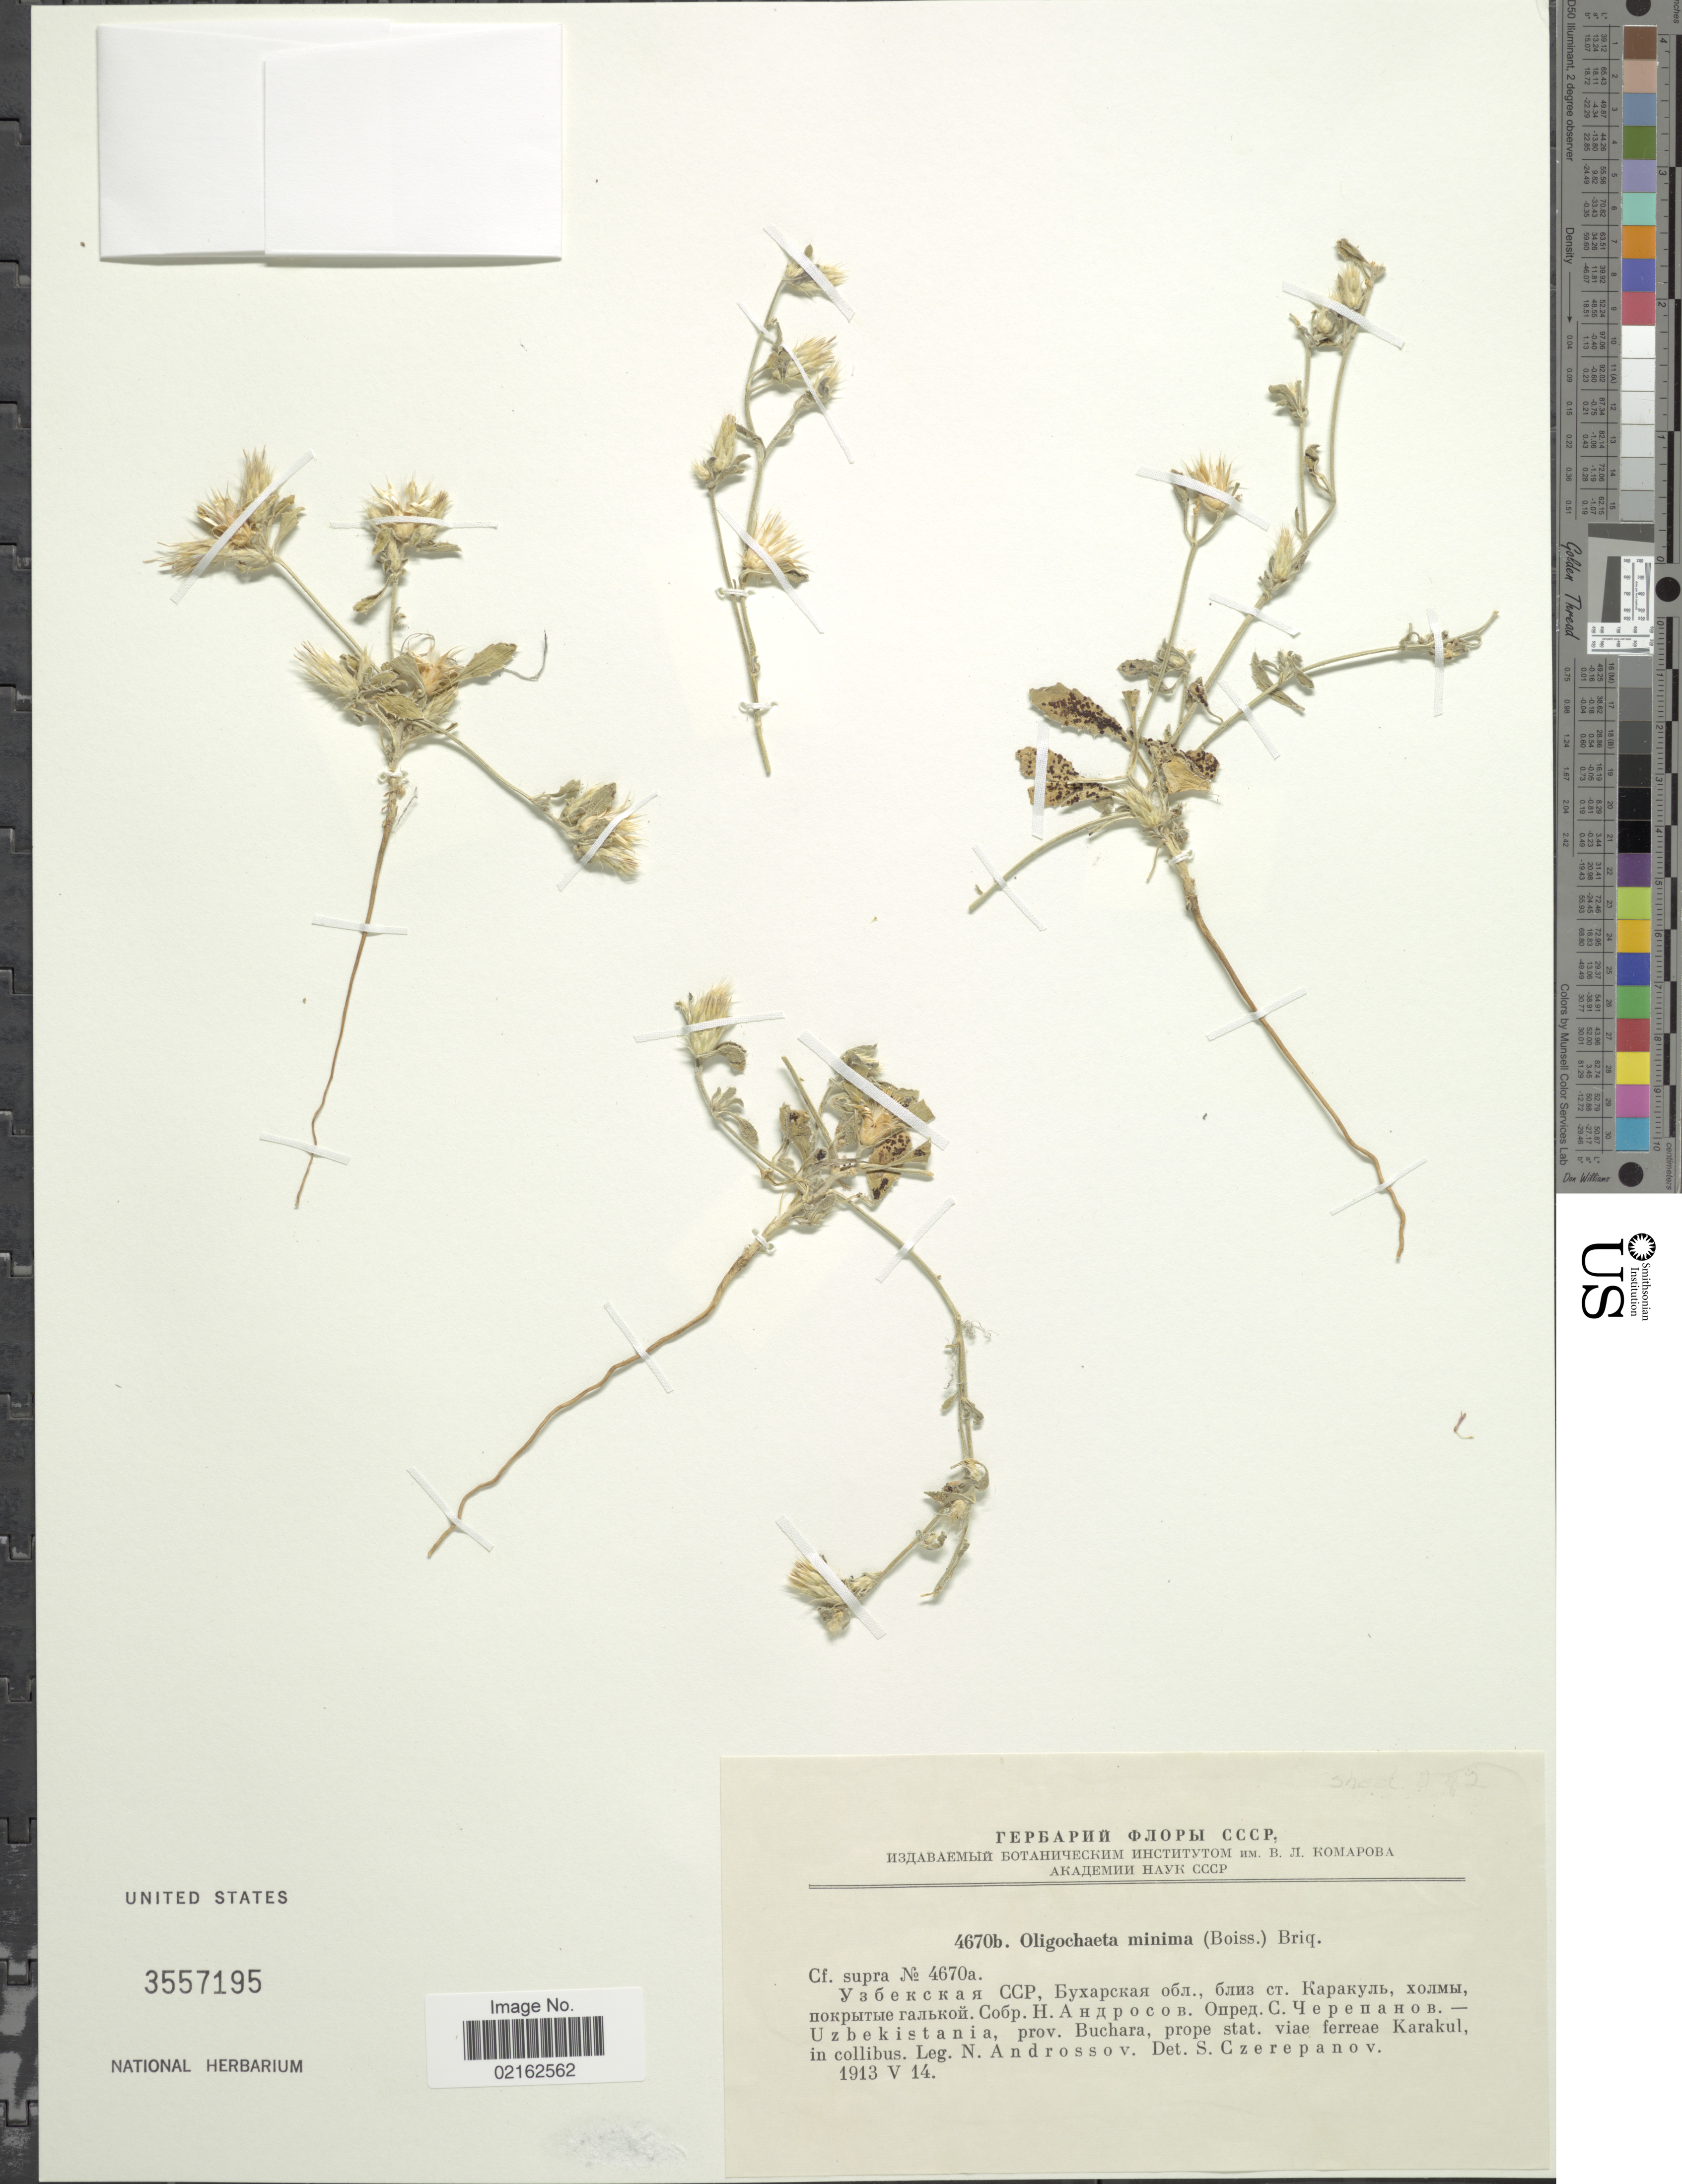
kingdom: Plantae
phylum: Tracheophyta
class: Magnoliopsida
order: Asterales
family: Asteraceae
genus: Oligochaeta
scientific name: Oligochaeta minima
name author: (Boiss.) Briq.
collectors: N. Androssov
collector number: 4670b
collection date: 1913-05-14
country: Uzbekistan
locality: Prov. Buchara, prope stat. viae ferreae Karakul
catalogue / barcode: US 3557195